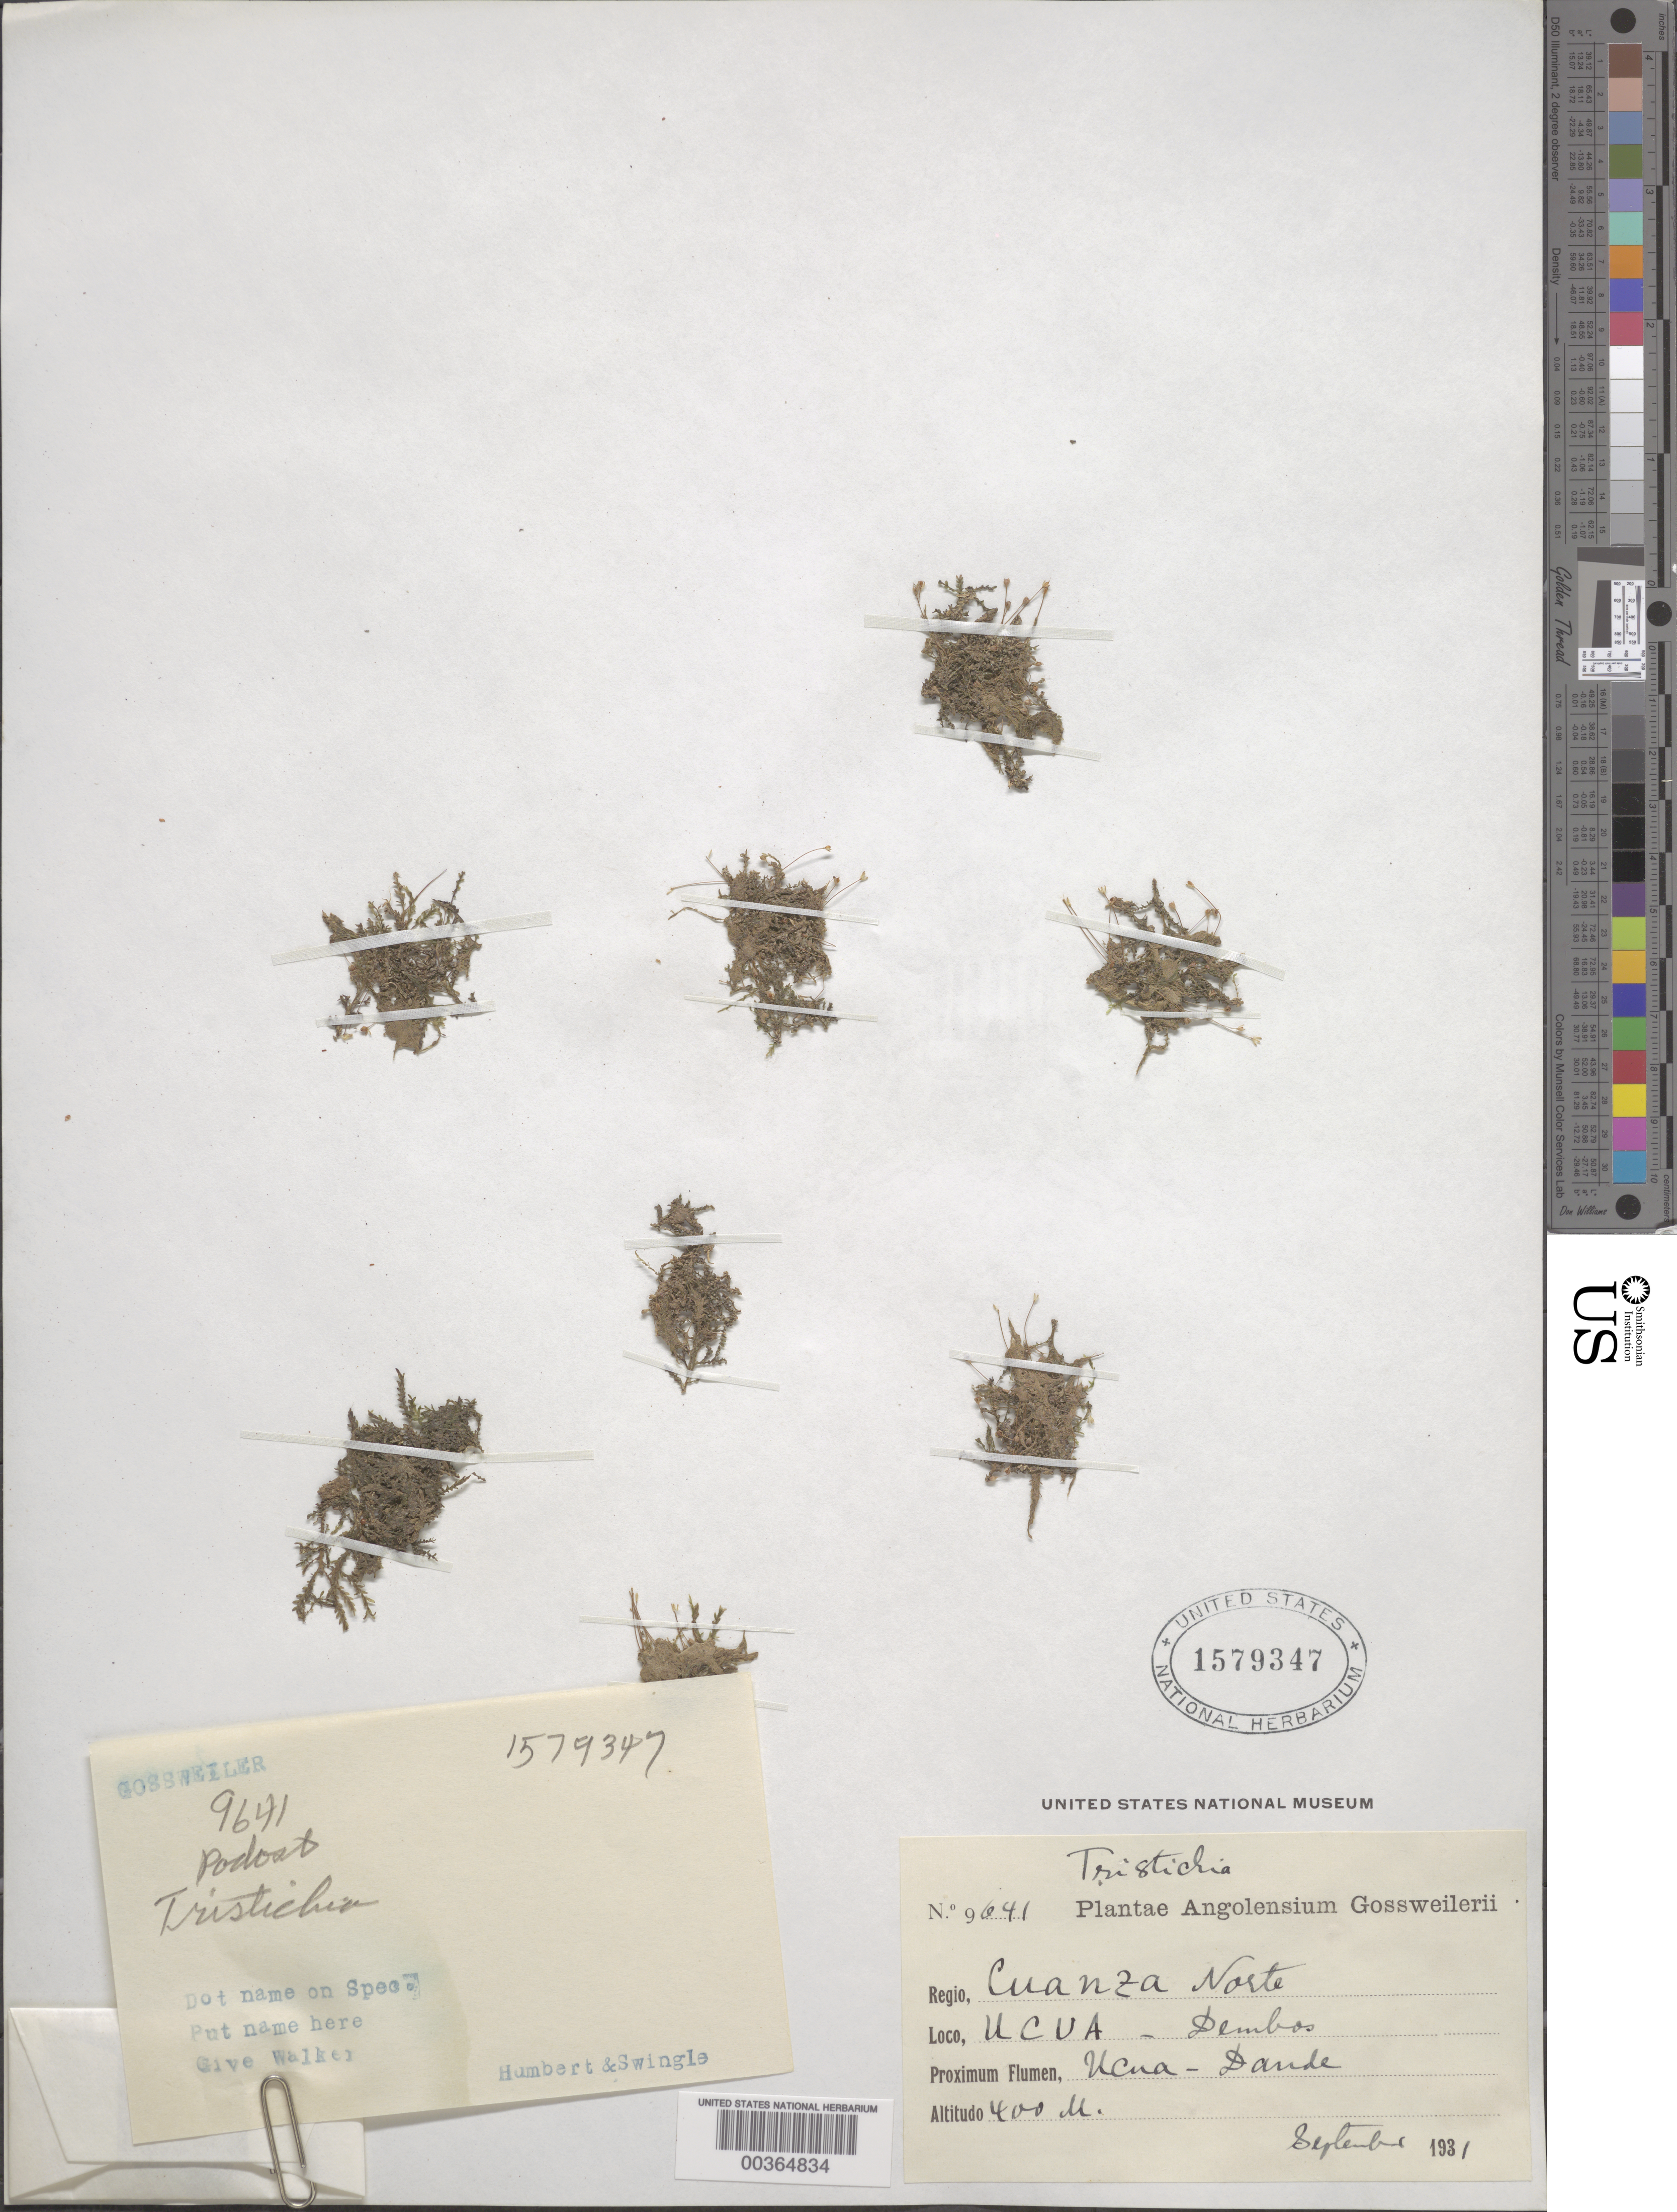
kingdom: Plantae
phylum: Tracheophyta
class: Magnoliopsida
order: Malpighiales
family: Podostemaceae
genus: Tristicha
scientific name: Tristicha sp.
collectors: J. Gossweiler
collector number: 9641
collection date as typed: Sep 1931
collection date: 1931-09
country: Angola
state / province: Cuanza Norte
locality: Ucua Dembos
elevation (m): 400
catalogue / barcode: US 1579347